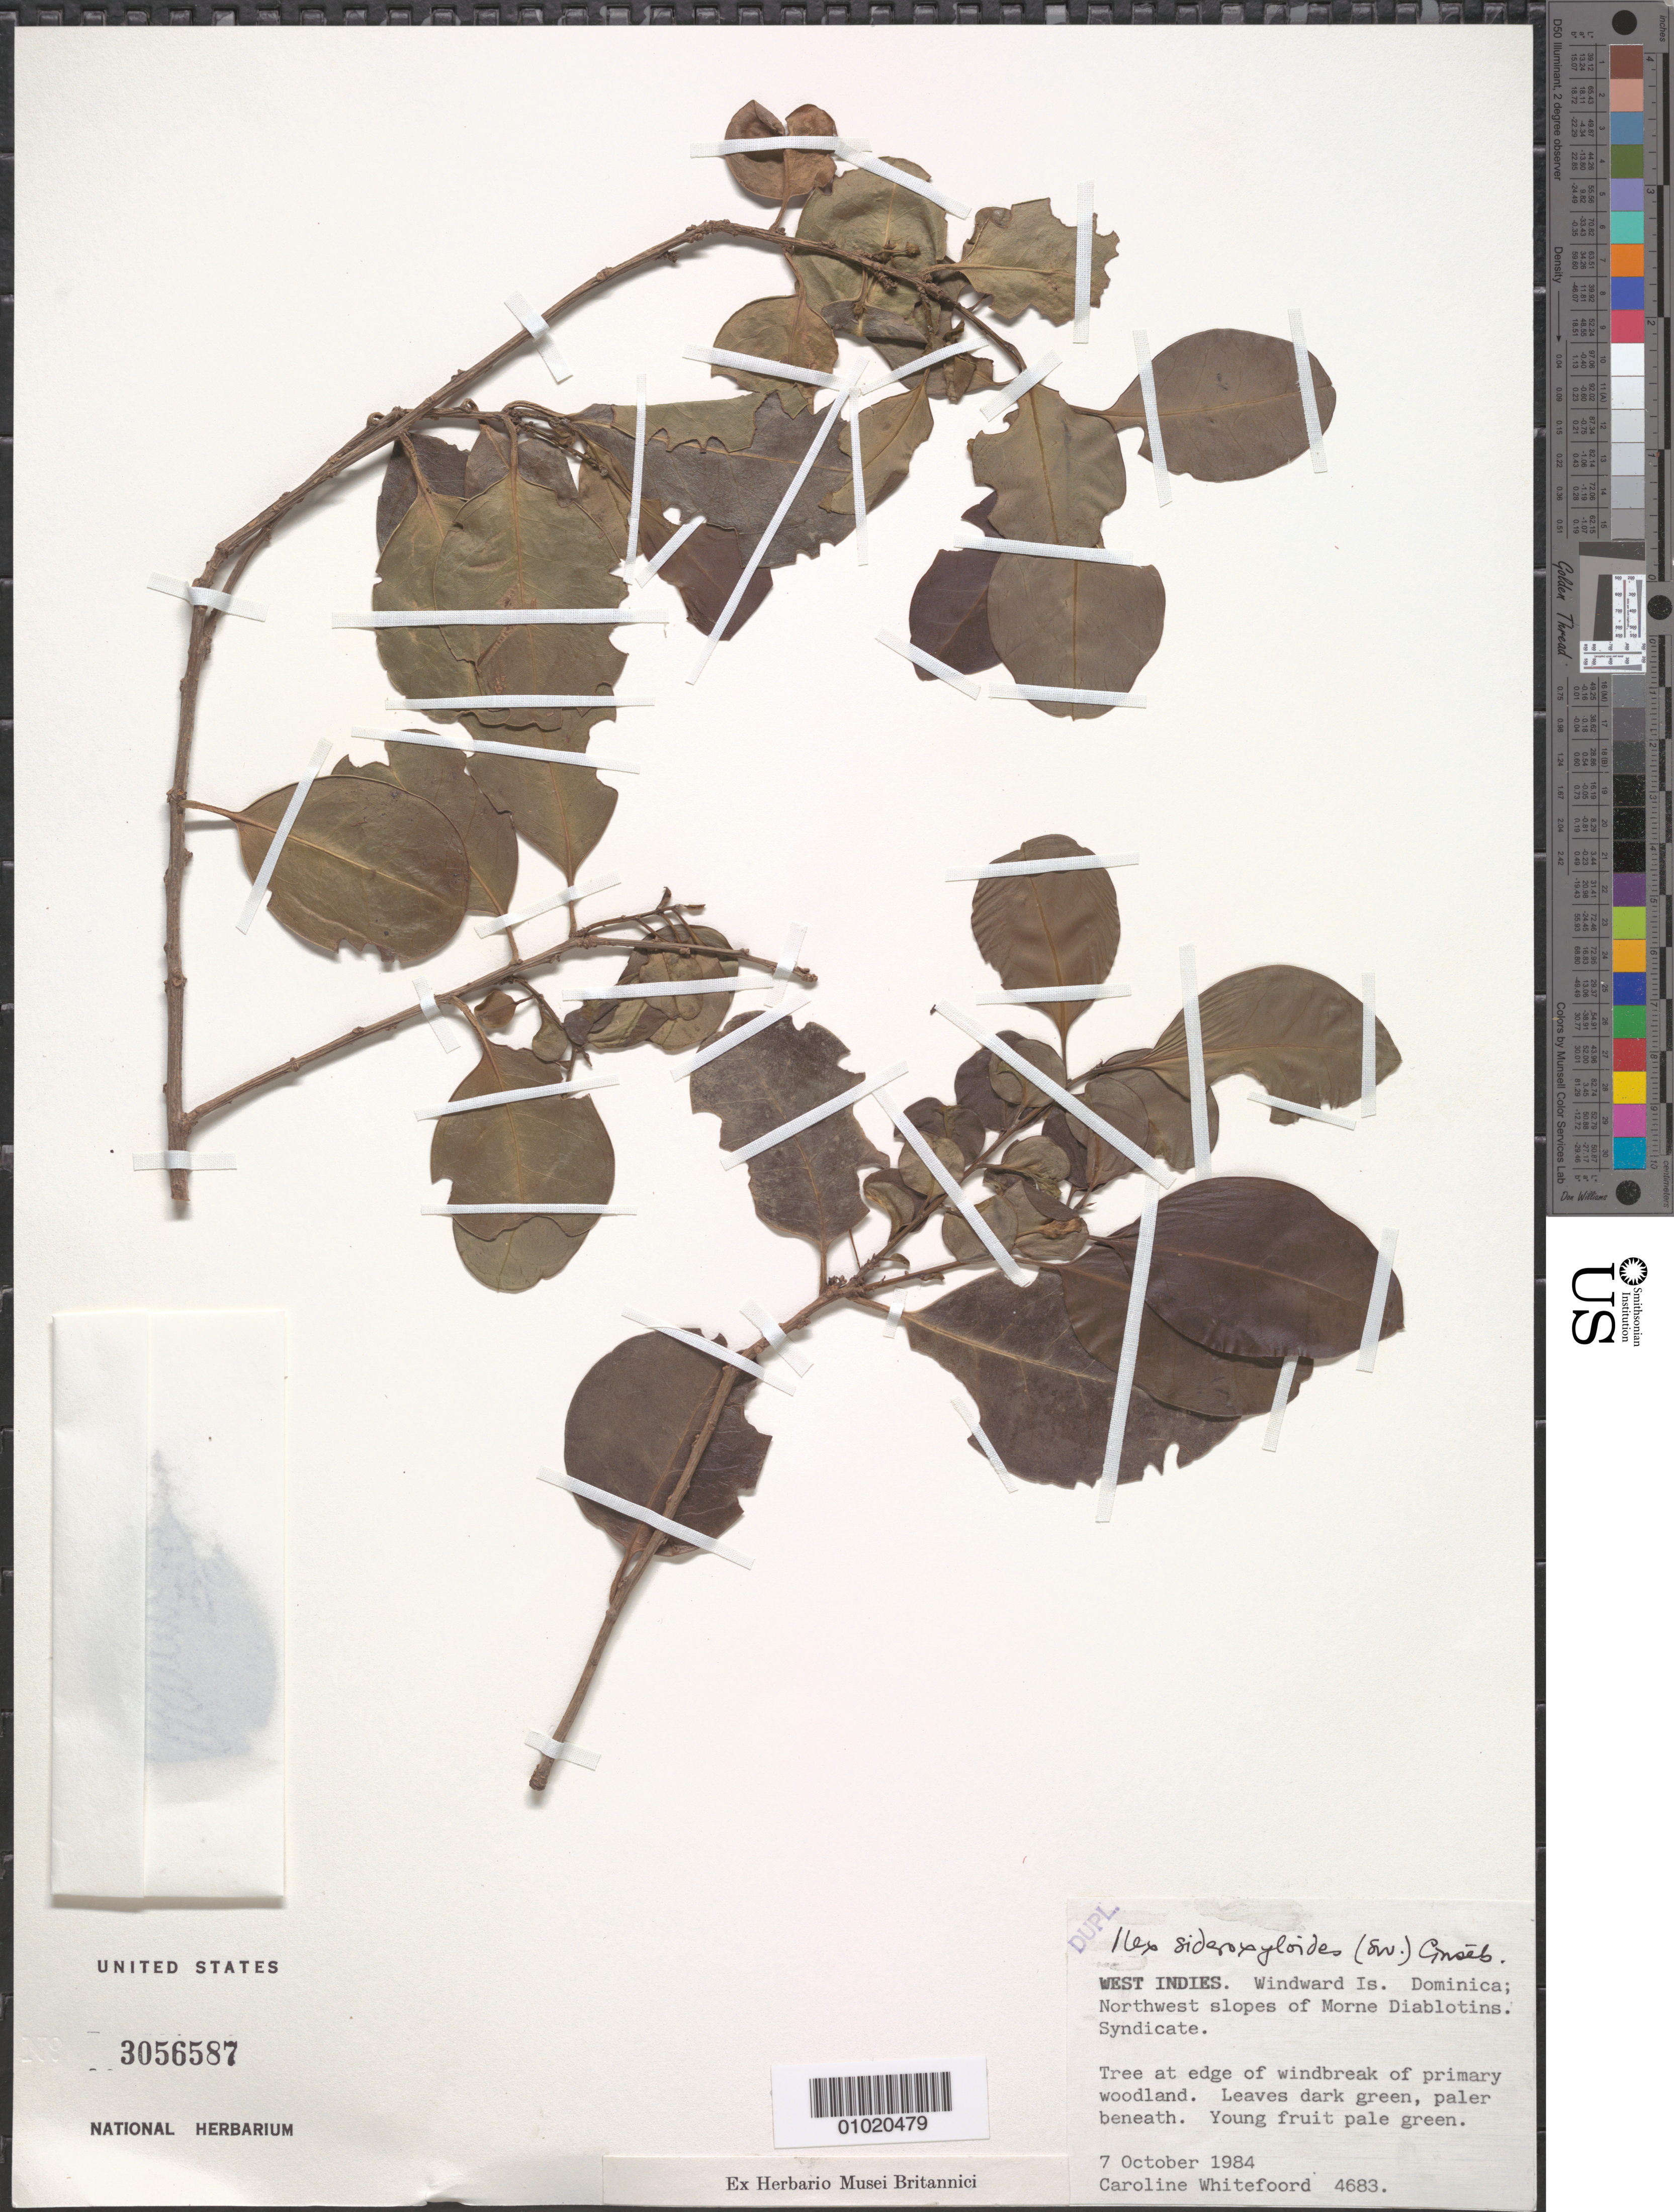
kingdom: Plantae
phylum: Tracheophyta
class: Magnoliopsida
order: Aquifoliales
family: Aquifoliaceae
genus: Ilex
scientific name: Ilex sideroxyloides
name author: (Sw.) Griseb.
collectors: C. Whitefoord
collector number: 4683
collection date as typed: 07 Oct 1984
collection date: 1984-10-07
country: Dominica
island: Dominica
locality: Northwest slope of Morne Diablotins. Syndicate.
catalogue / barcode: US 3056587